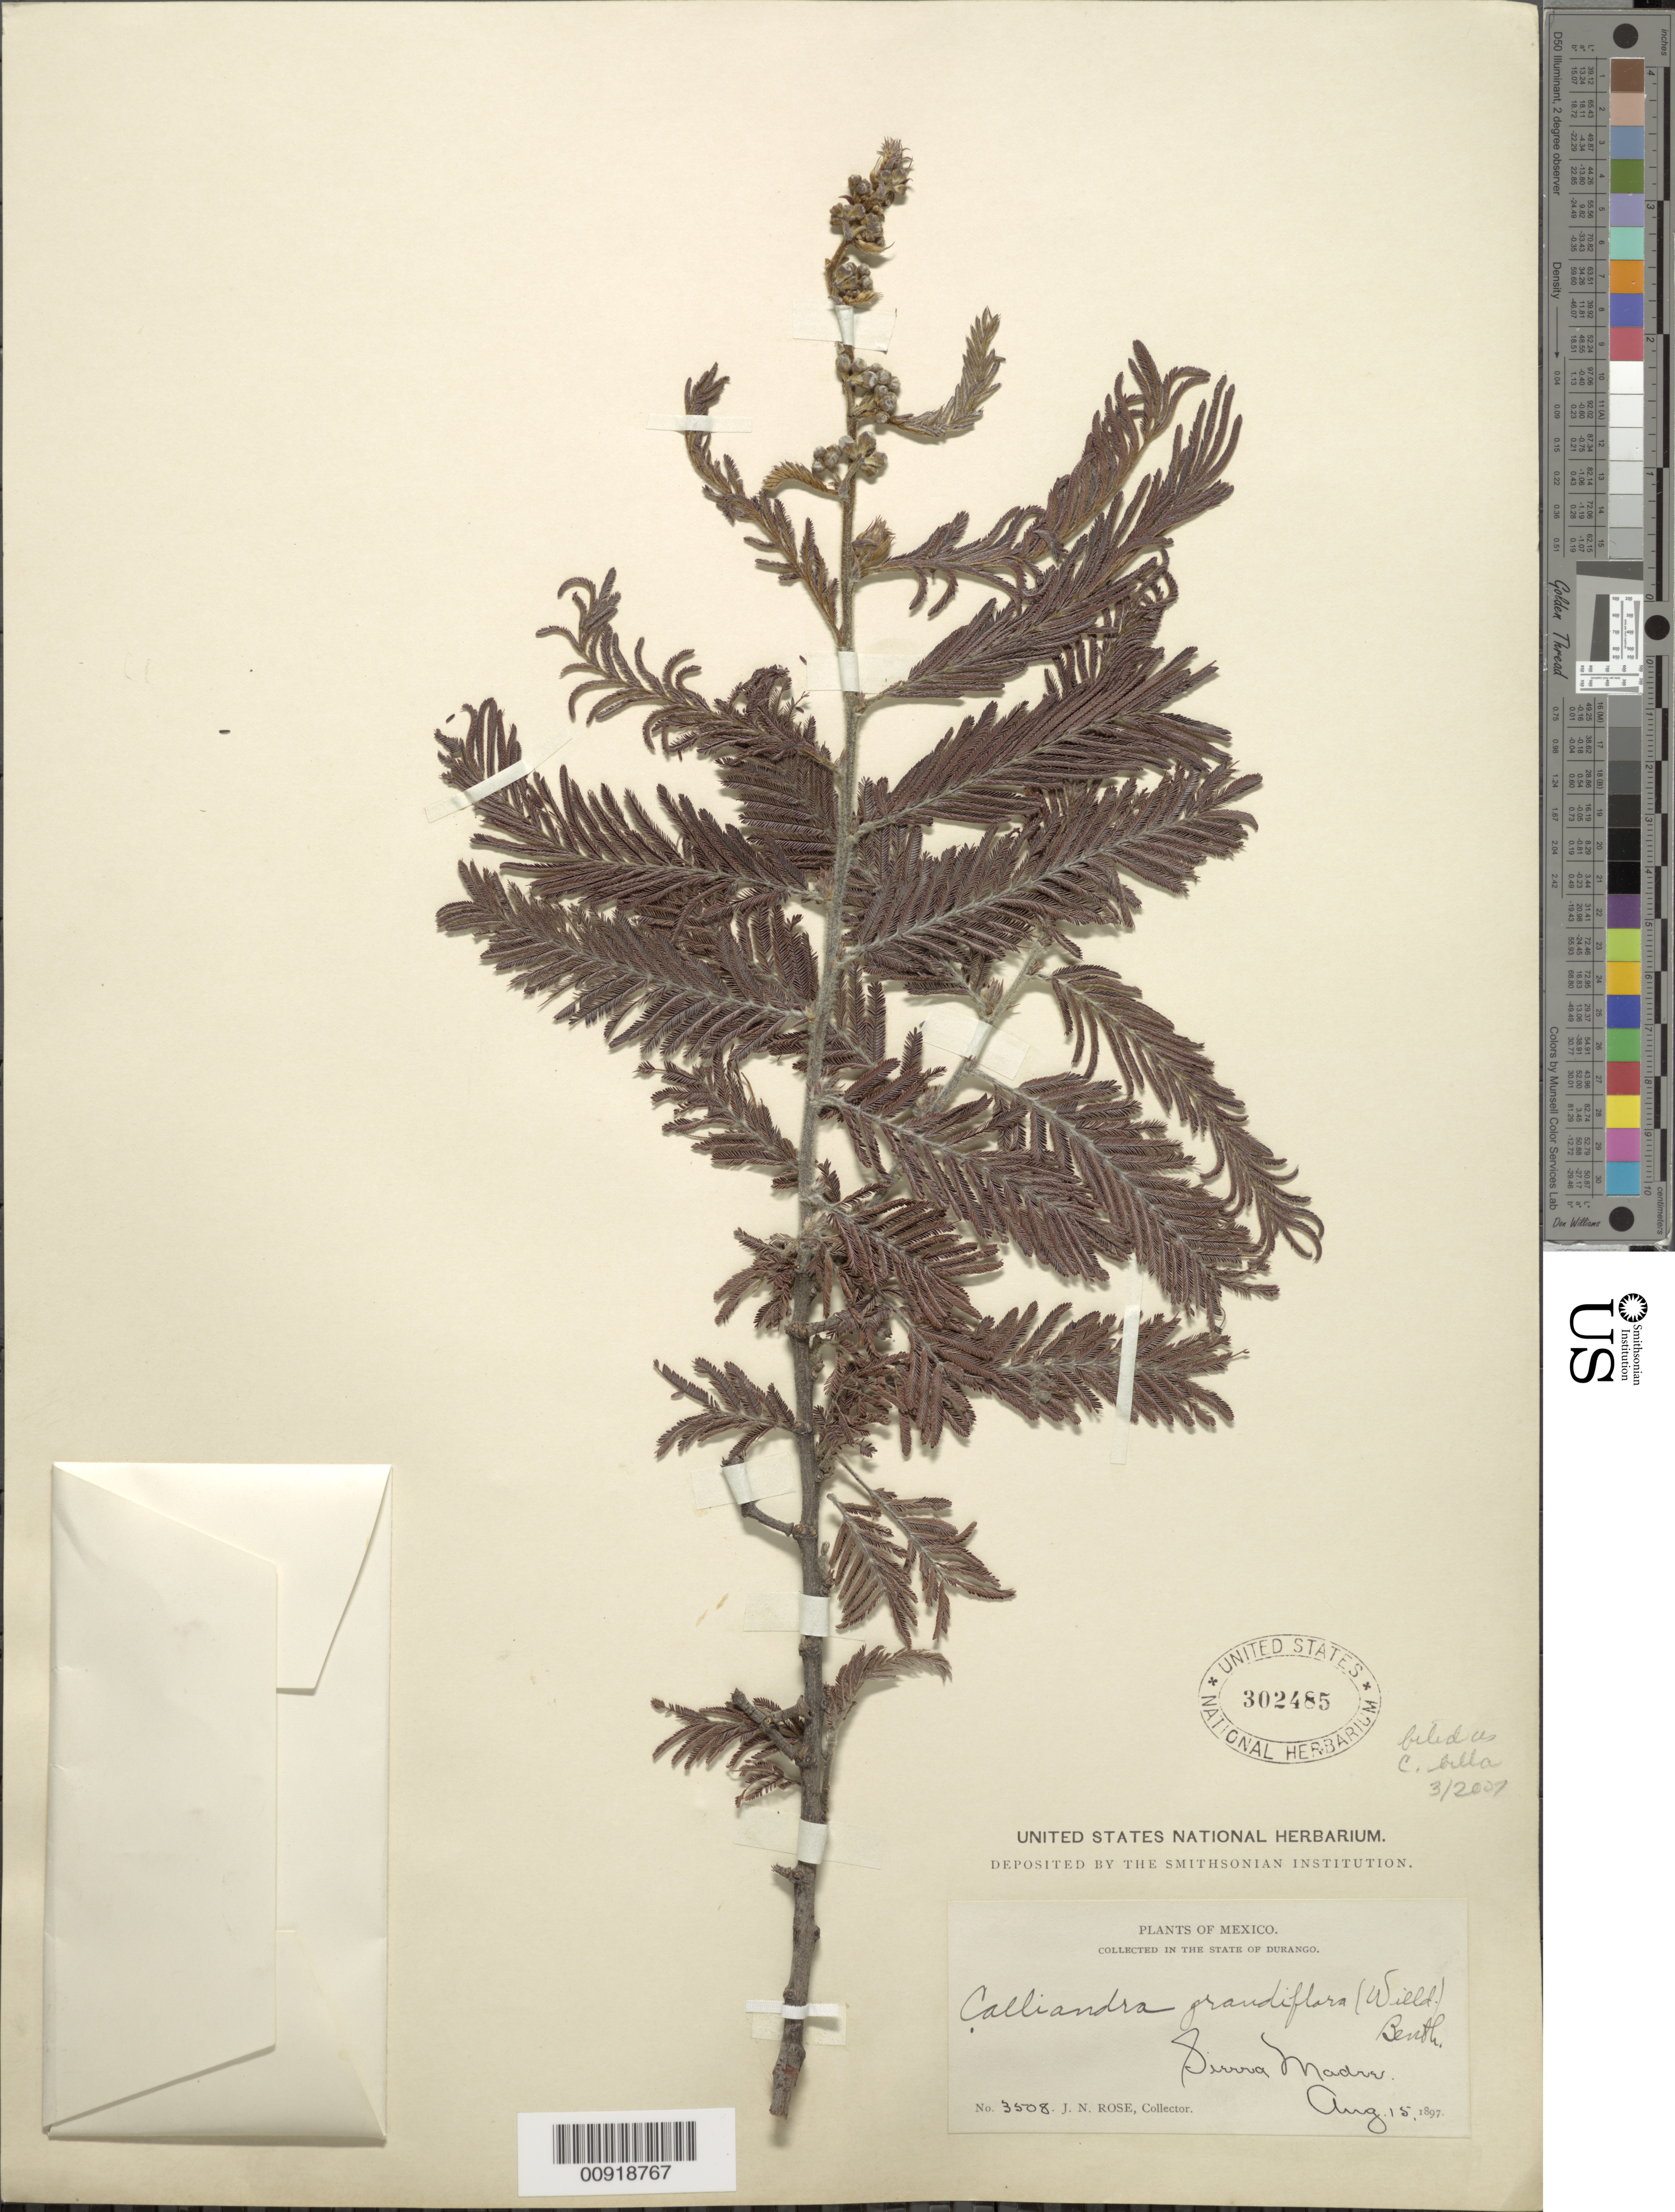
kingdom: Plantae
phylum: Tracheophyta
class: Magnoliopsida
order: Fabales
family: Fabaceae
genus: Calliandra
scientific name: Calliandra bella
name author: (Mart. ex Spreng.) Benth.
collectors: J. N. Rose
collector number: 3508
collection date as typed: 15 Aug 1897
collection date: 1897-08-15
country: Mexico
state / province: Durango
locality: Sierra Madre in the State of Durango.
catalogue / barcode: US 302485